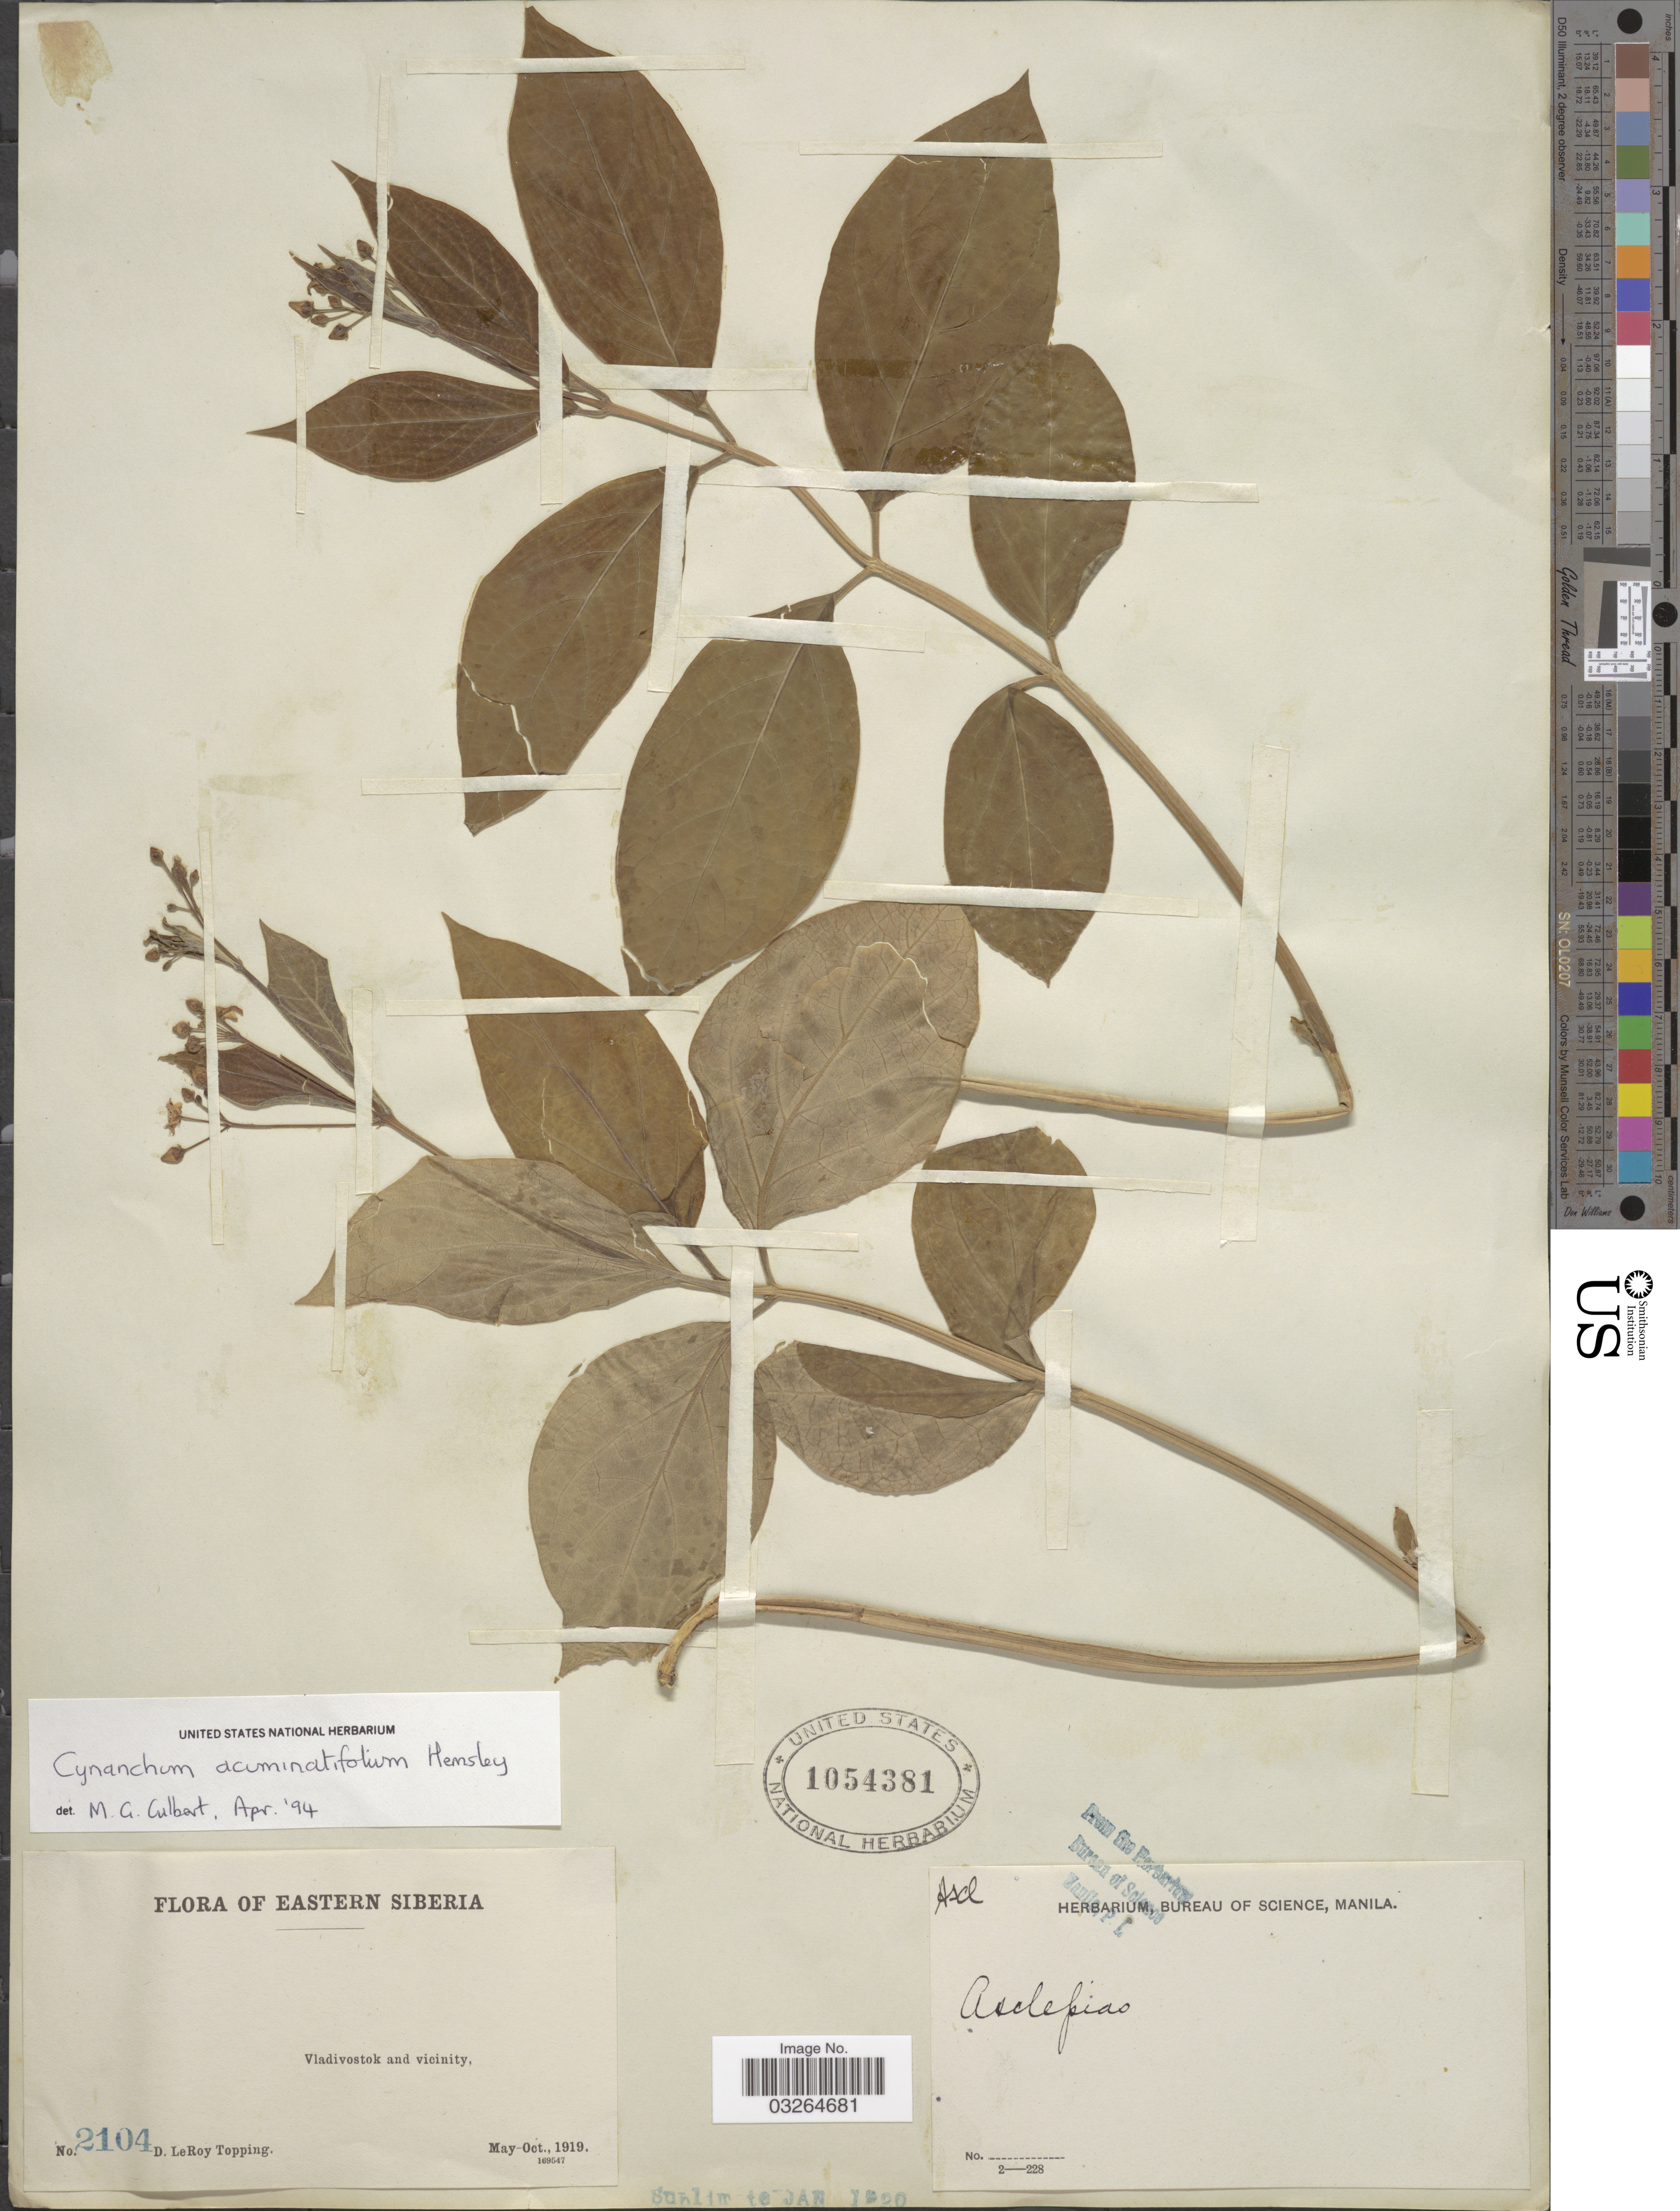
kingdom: Plantae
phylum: Tracheophyta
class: Magnoliopsida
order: Gentianales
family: Apocynaceae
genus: Cynanchum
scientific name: Cynanchum acuminatifolium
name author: (Decne.) Hemsl.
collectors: D. L. Topping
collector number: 2104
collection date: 1919-05/1919-10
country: Russian Federation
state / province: Primorsky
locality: Eastern Siberia. Vladivostok and vicinity.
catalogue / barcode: US 1054381